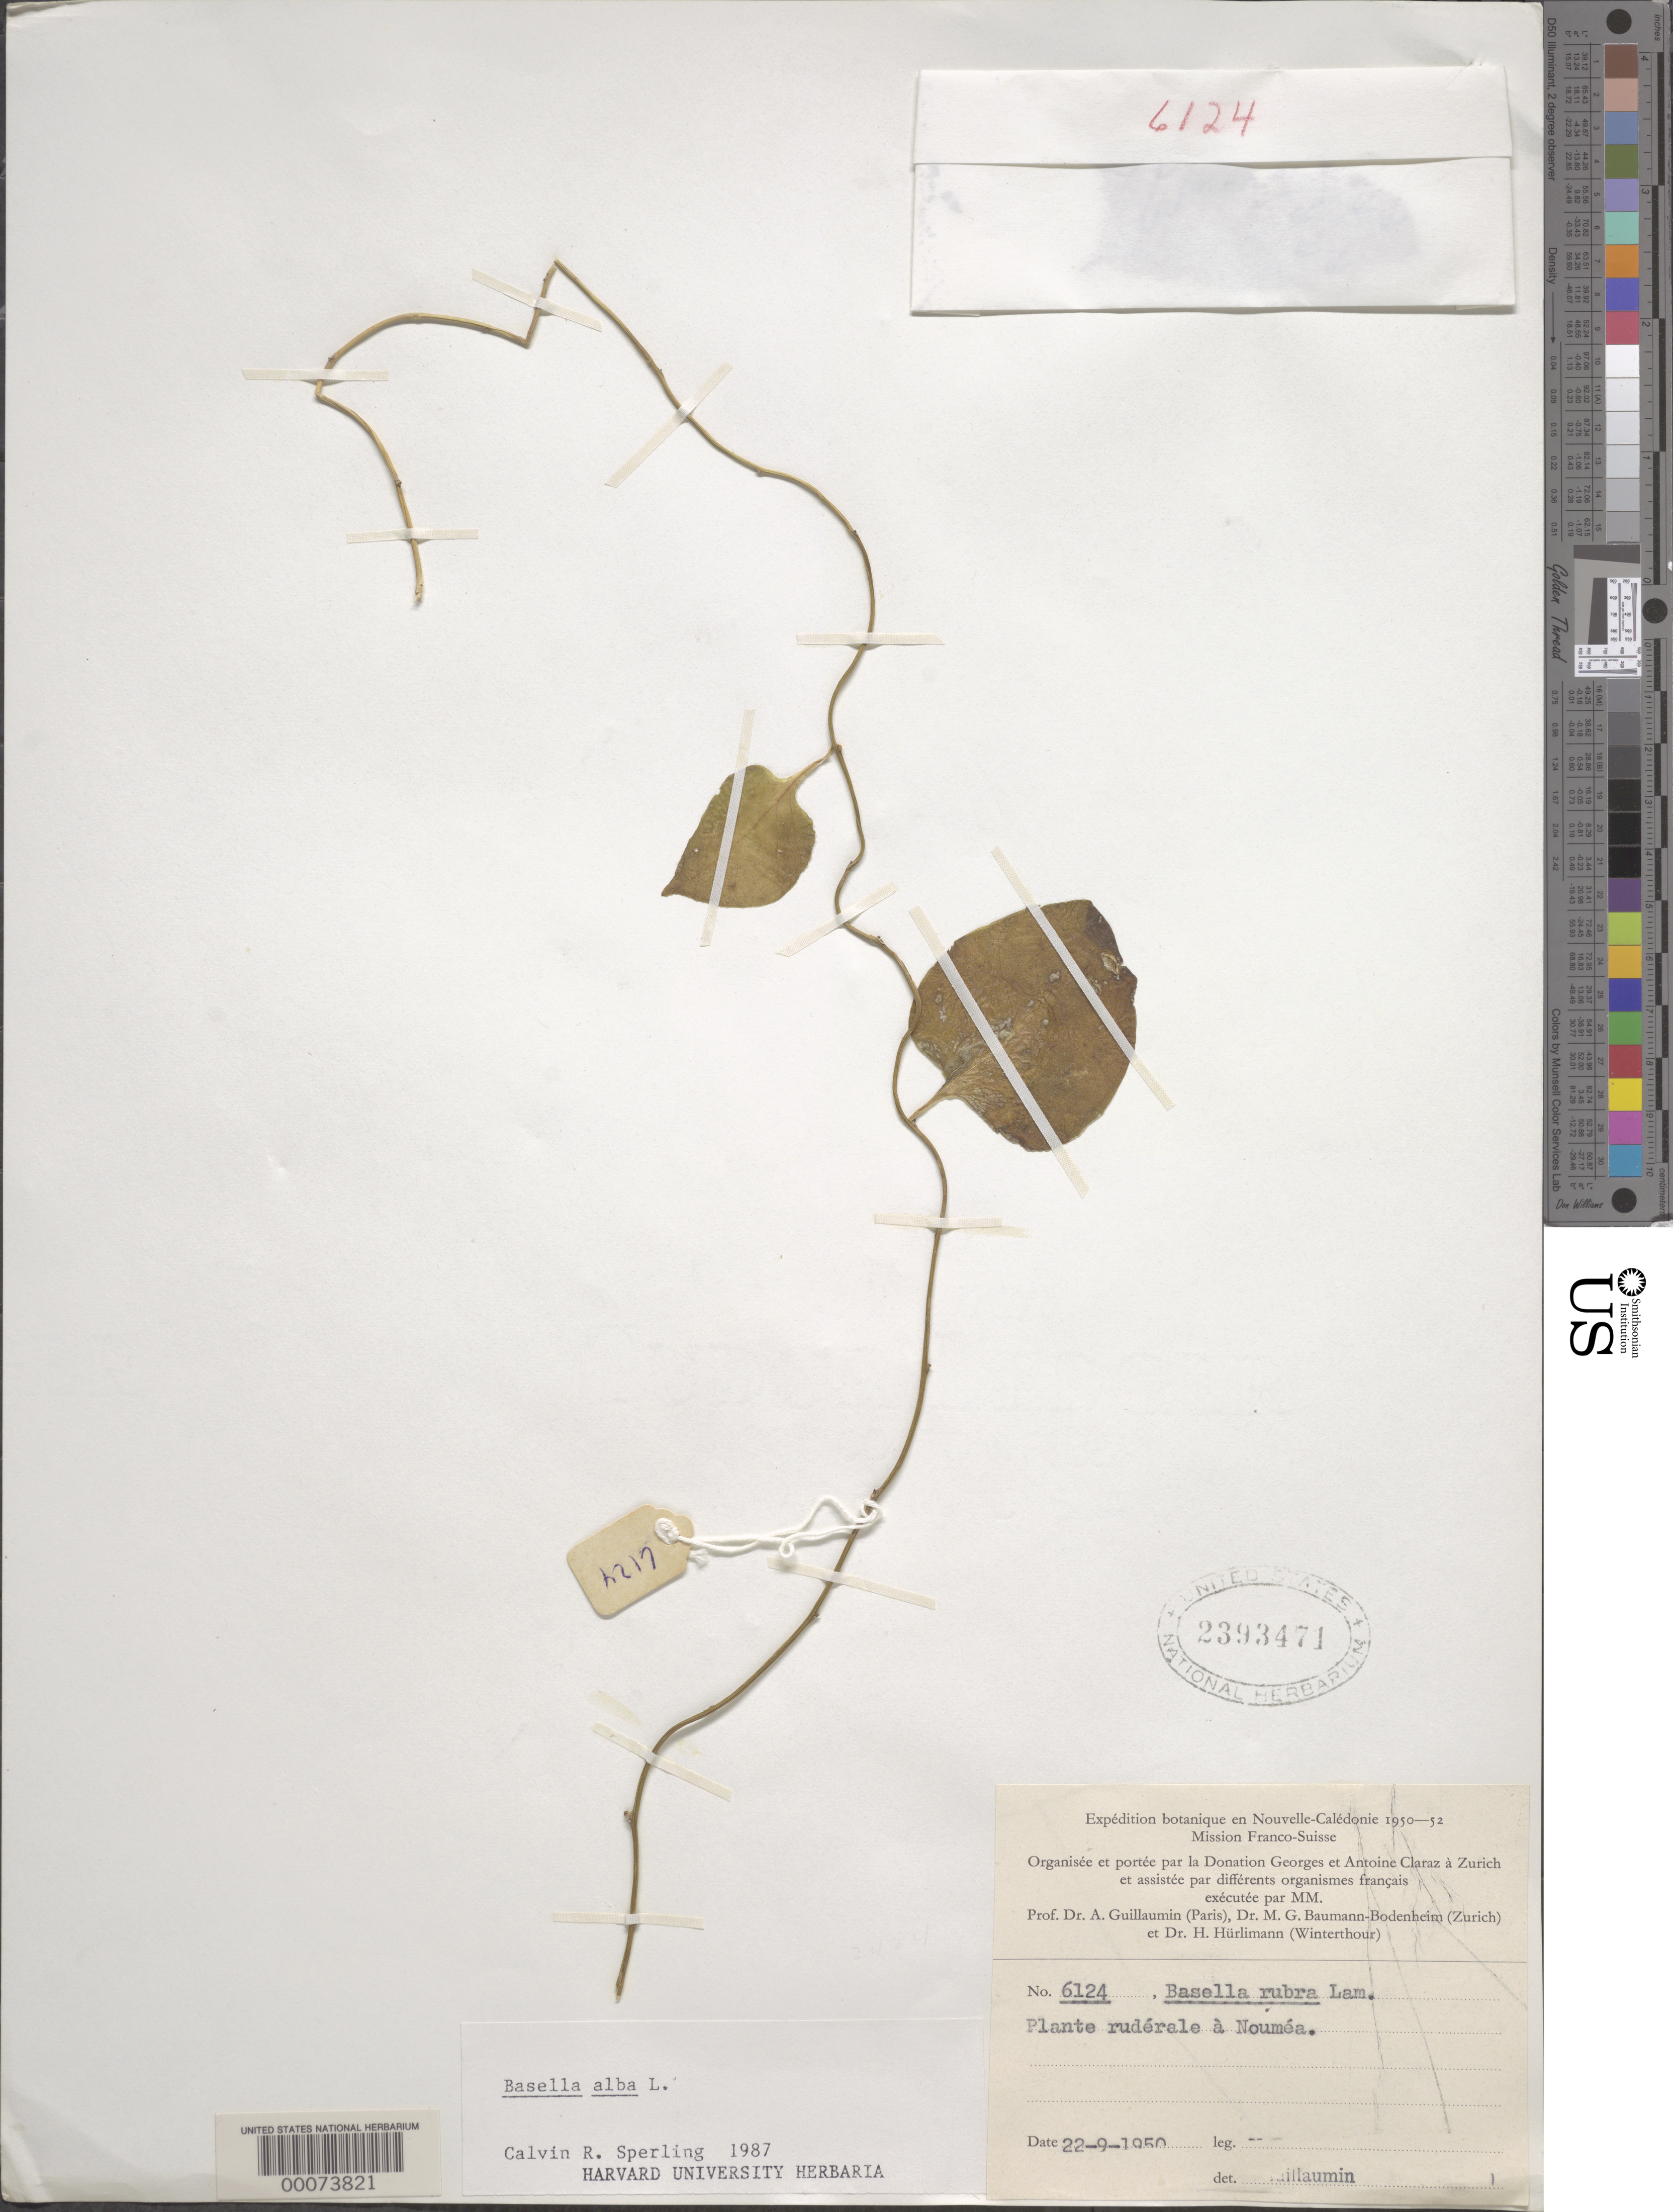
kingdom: Plantae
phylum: Tracheophyta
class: Magnoliopsida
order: Caryophyllales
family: Basellaceae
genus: Basella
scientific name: Basella alba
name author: L.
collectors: A. Guillaumin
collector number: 6124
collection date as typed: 22 Sep 1950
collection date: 1950-09-22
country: New Caledonia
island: New Caledonia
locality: Noumea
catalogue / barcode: US 2393471